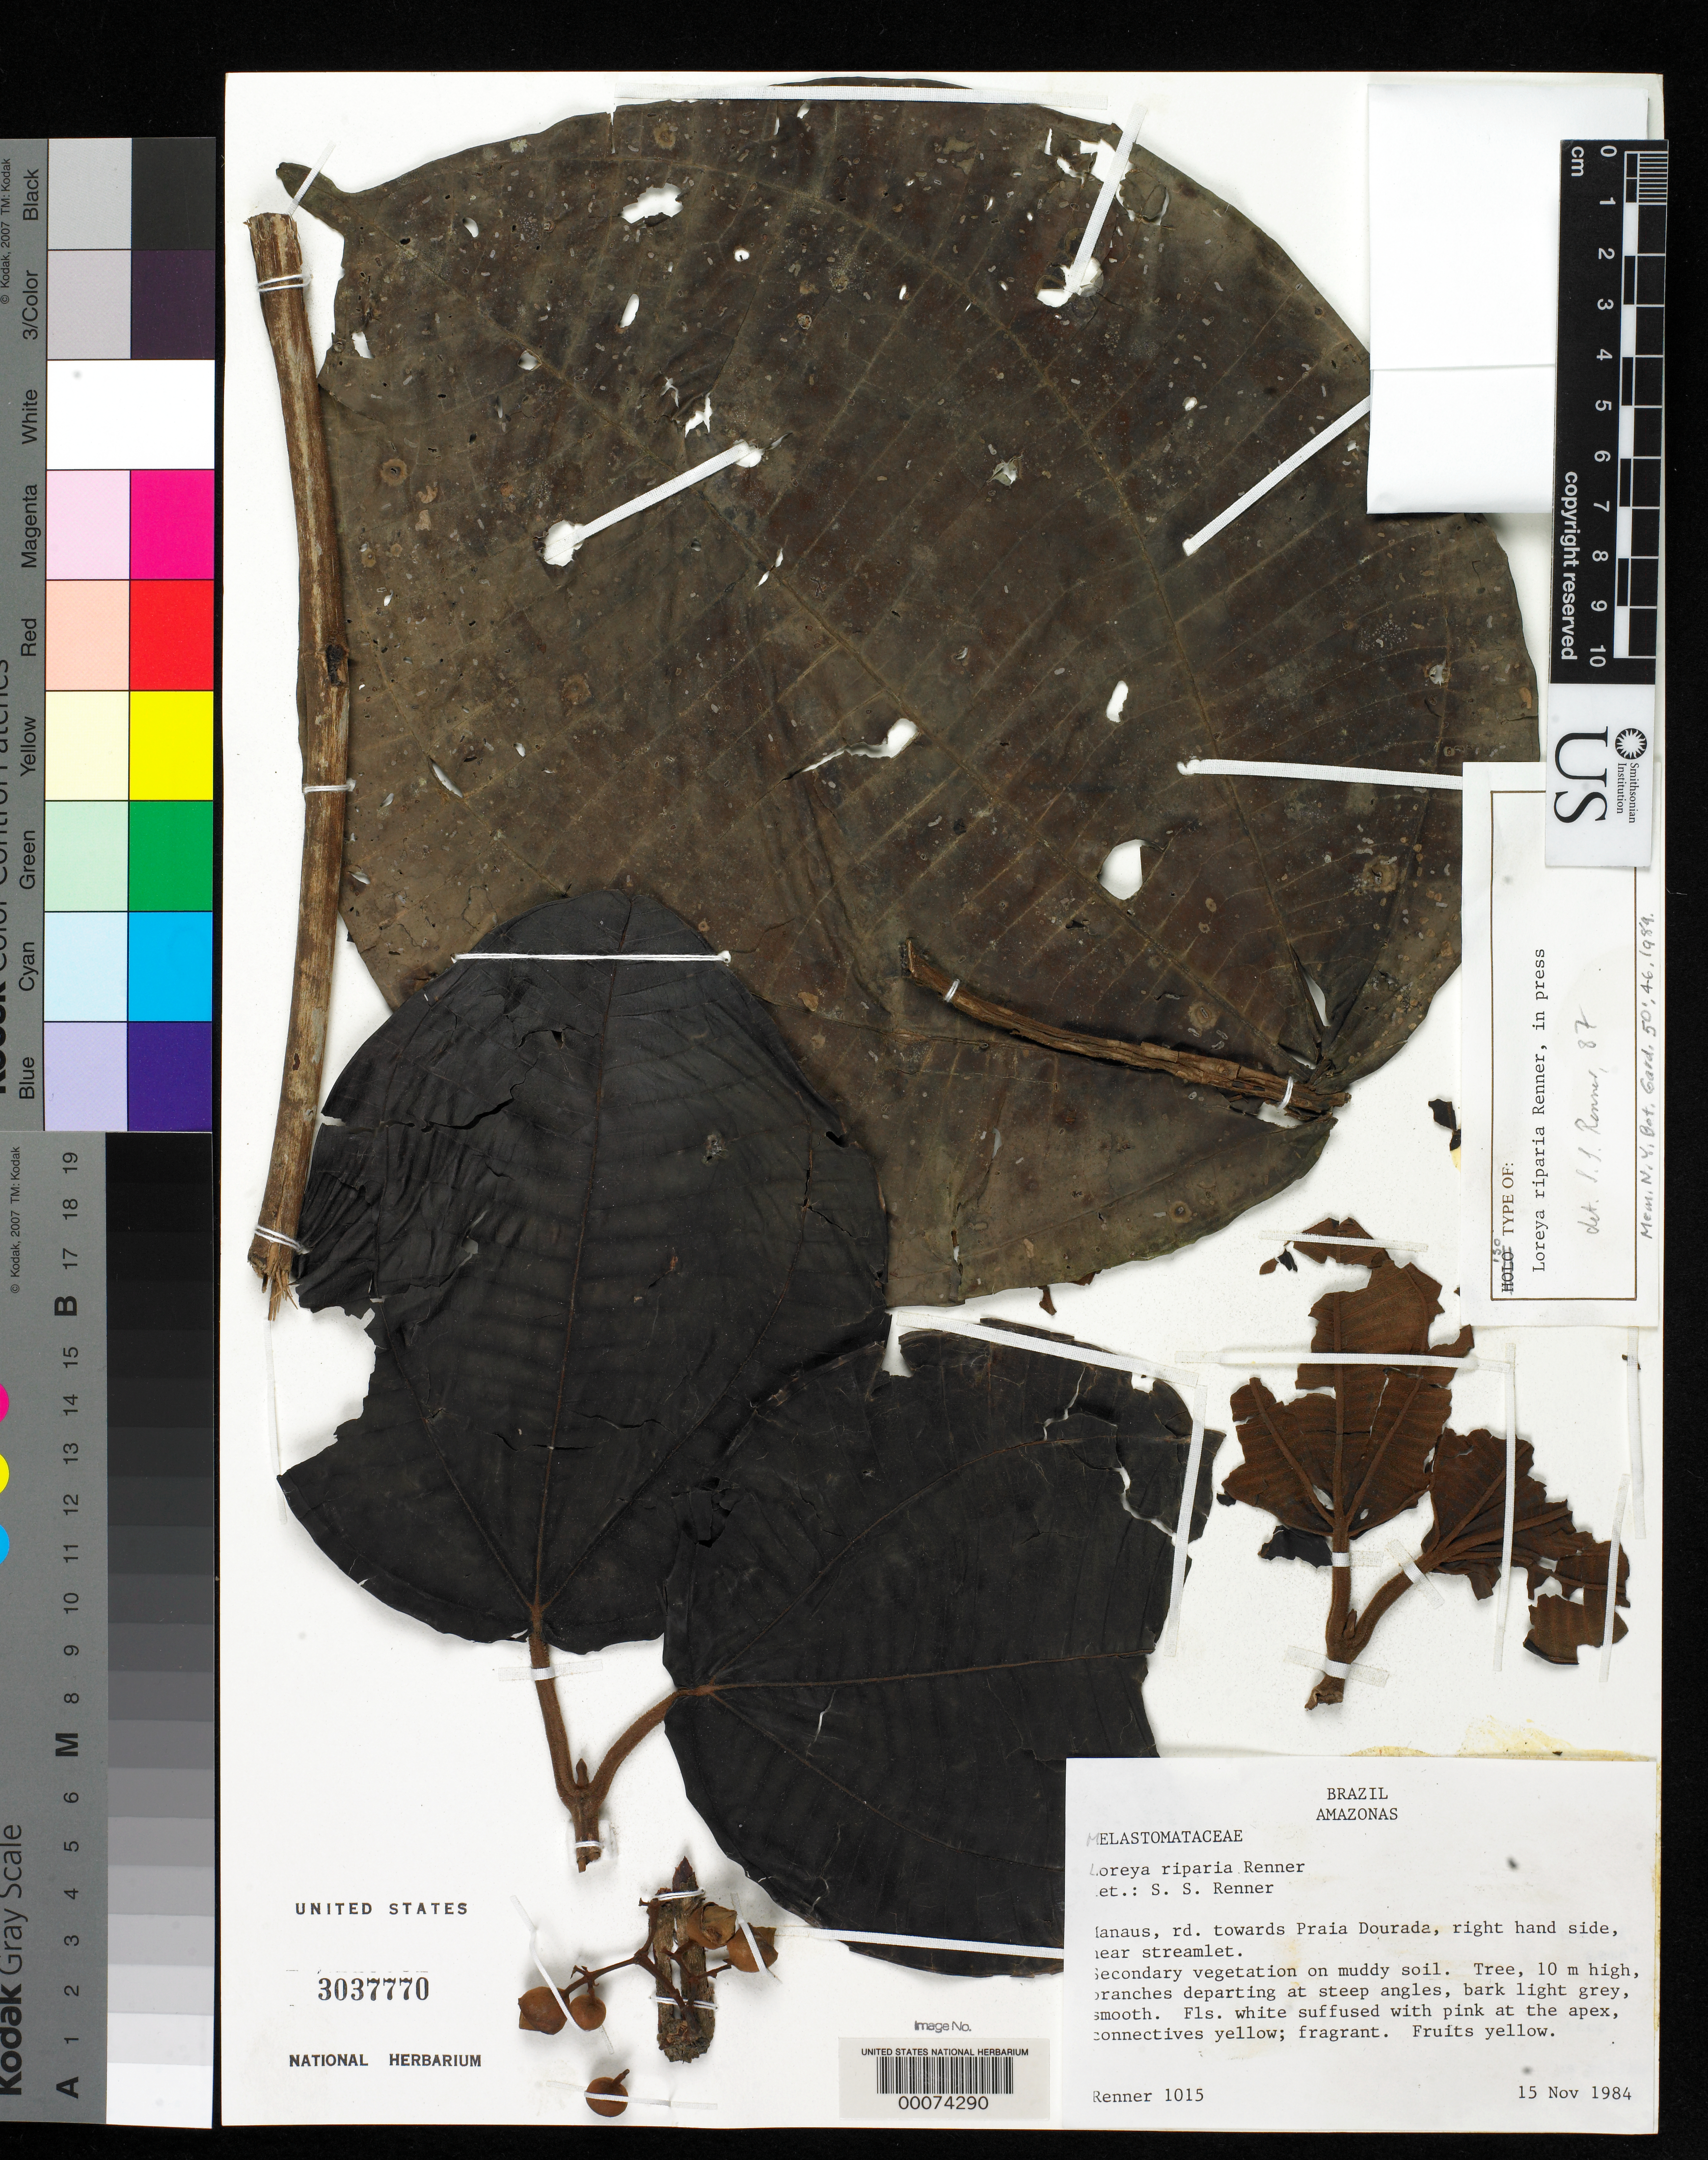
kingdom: Plantae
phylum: Tracheophyta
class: Magnoliopsida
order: Myrtales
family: Melastomataceae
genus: Loreya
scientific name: Loreya riparia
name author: S.S. Renner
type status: Isotype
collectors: S. S. Renner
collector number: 1015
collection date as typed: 15 Nov 1984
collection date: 1984-11-15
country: Brazil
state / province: Amazonas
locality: Manaus, road towards Praia Dourada, righthand side, near streamlet.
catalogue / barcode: US 3037770